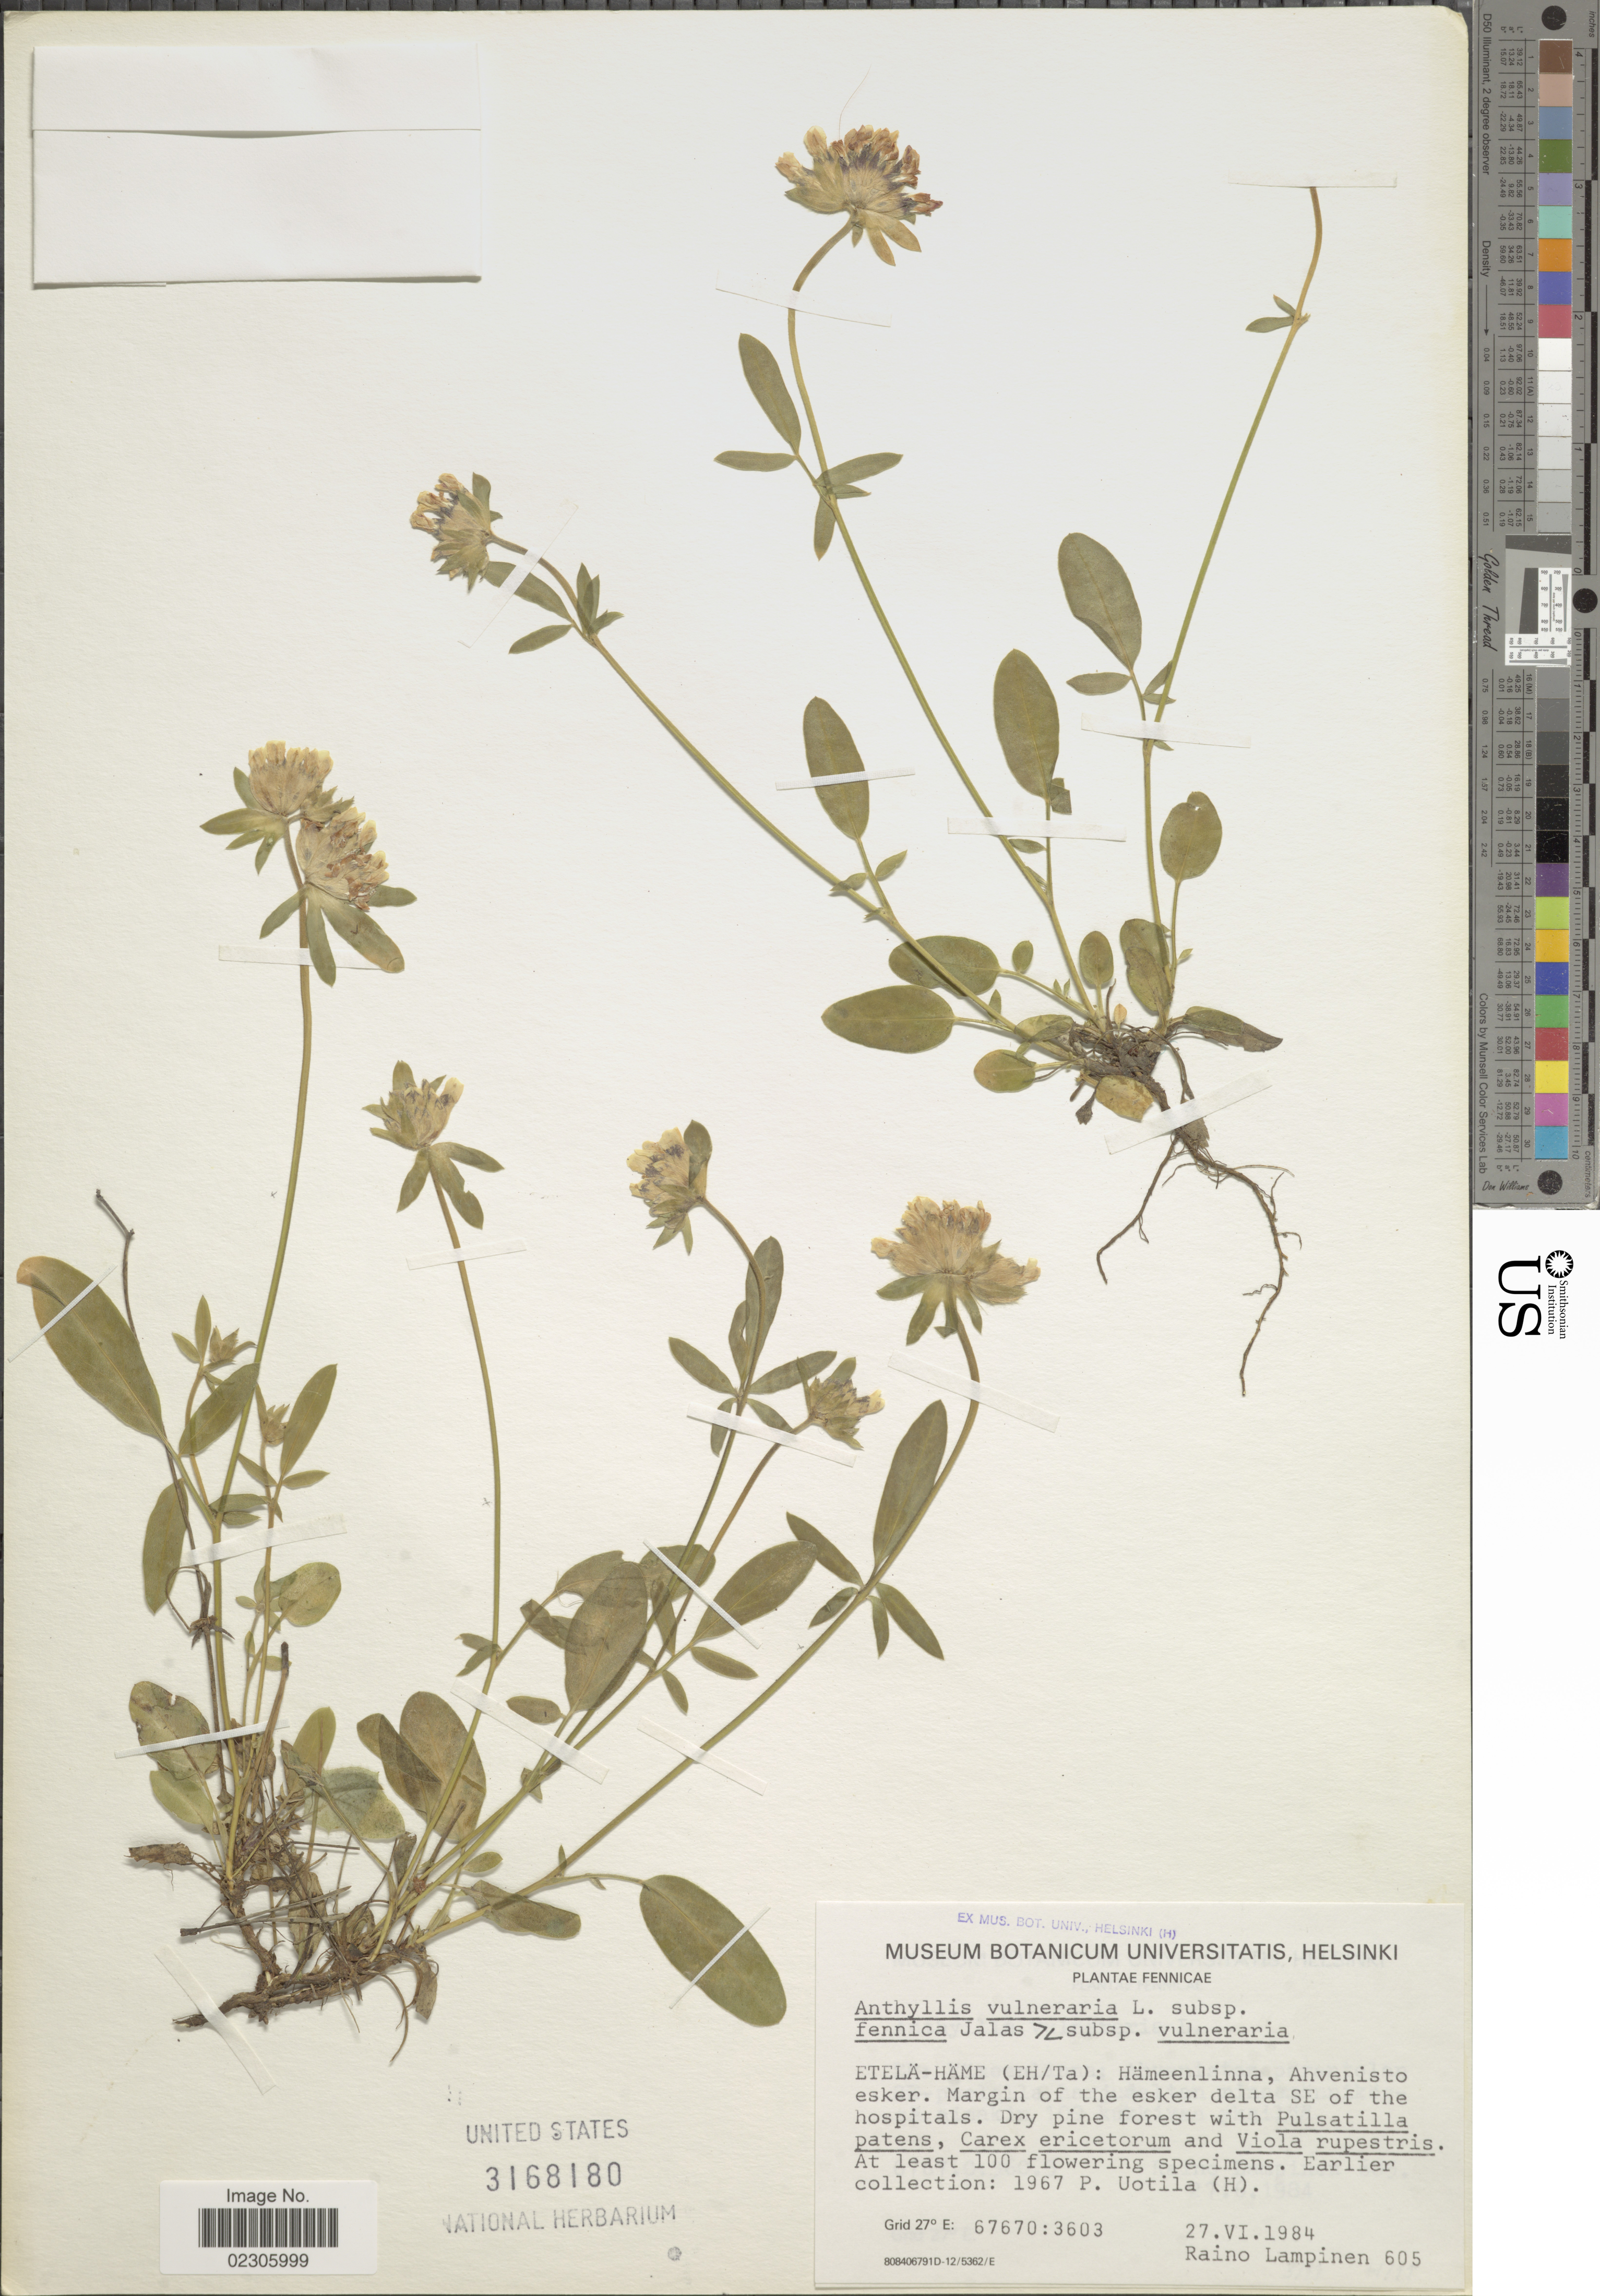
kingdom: Plantae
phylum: Tracheophyta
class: Magnoliopsida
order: Fabales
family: Fabaceae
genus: Anthyllis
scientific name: Anthyllis vulneraria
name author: L.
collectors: R. Lampinen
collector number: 605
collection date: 1984-06-27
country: Finland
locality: Fennicae, Etela-Hame (Eh/Ta), Hameenlinna, Ahvenisto esker, margin of the esker delta SE of the hospitals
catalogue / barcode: US 3168180